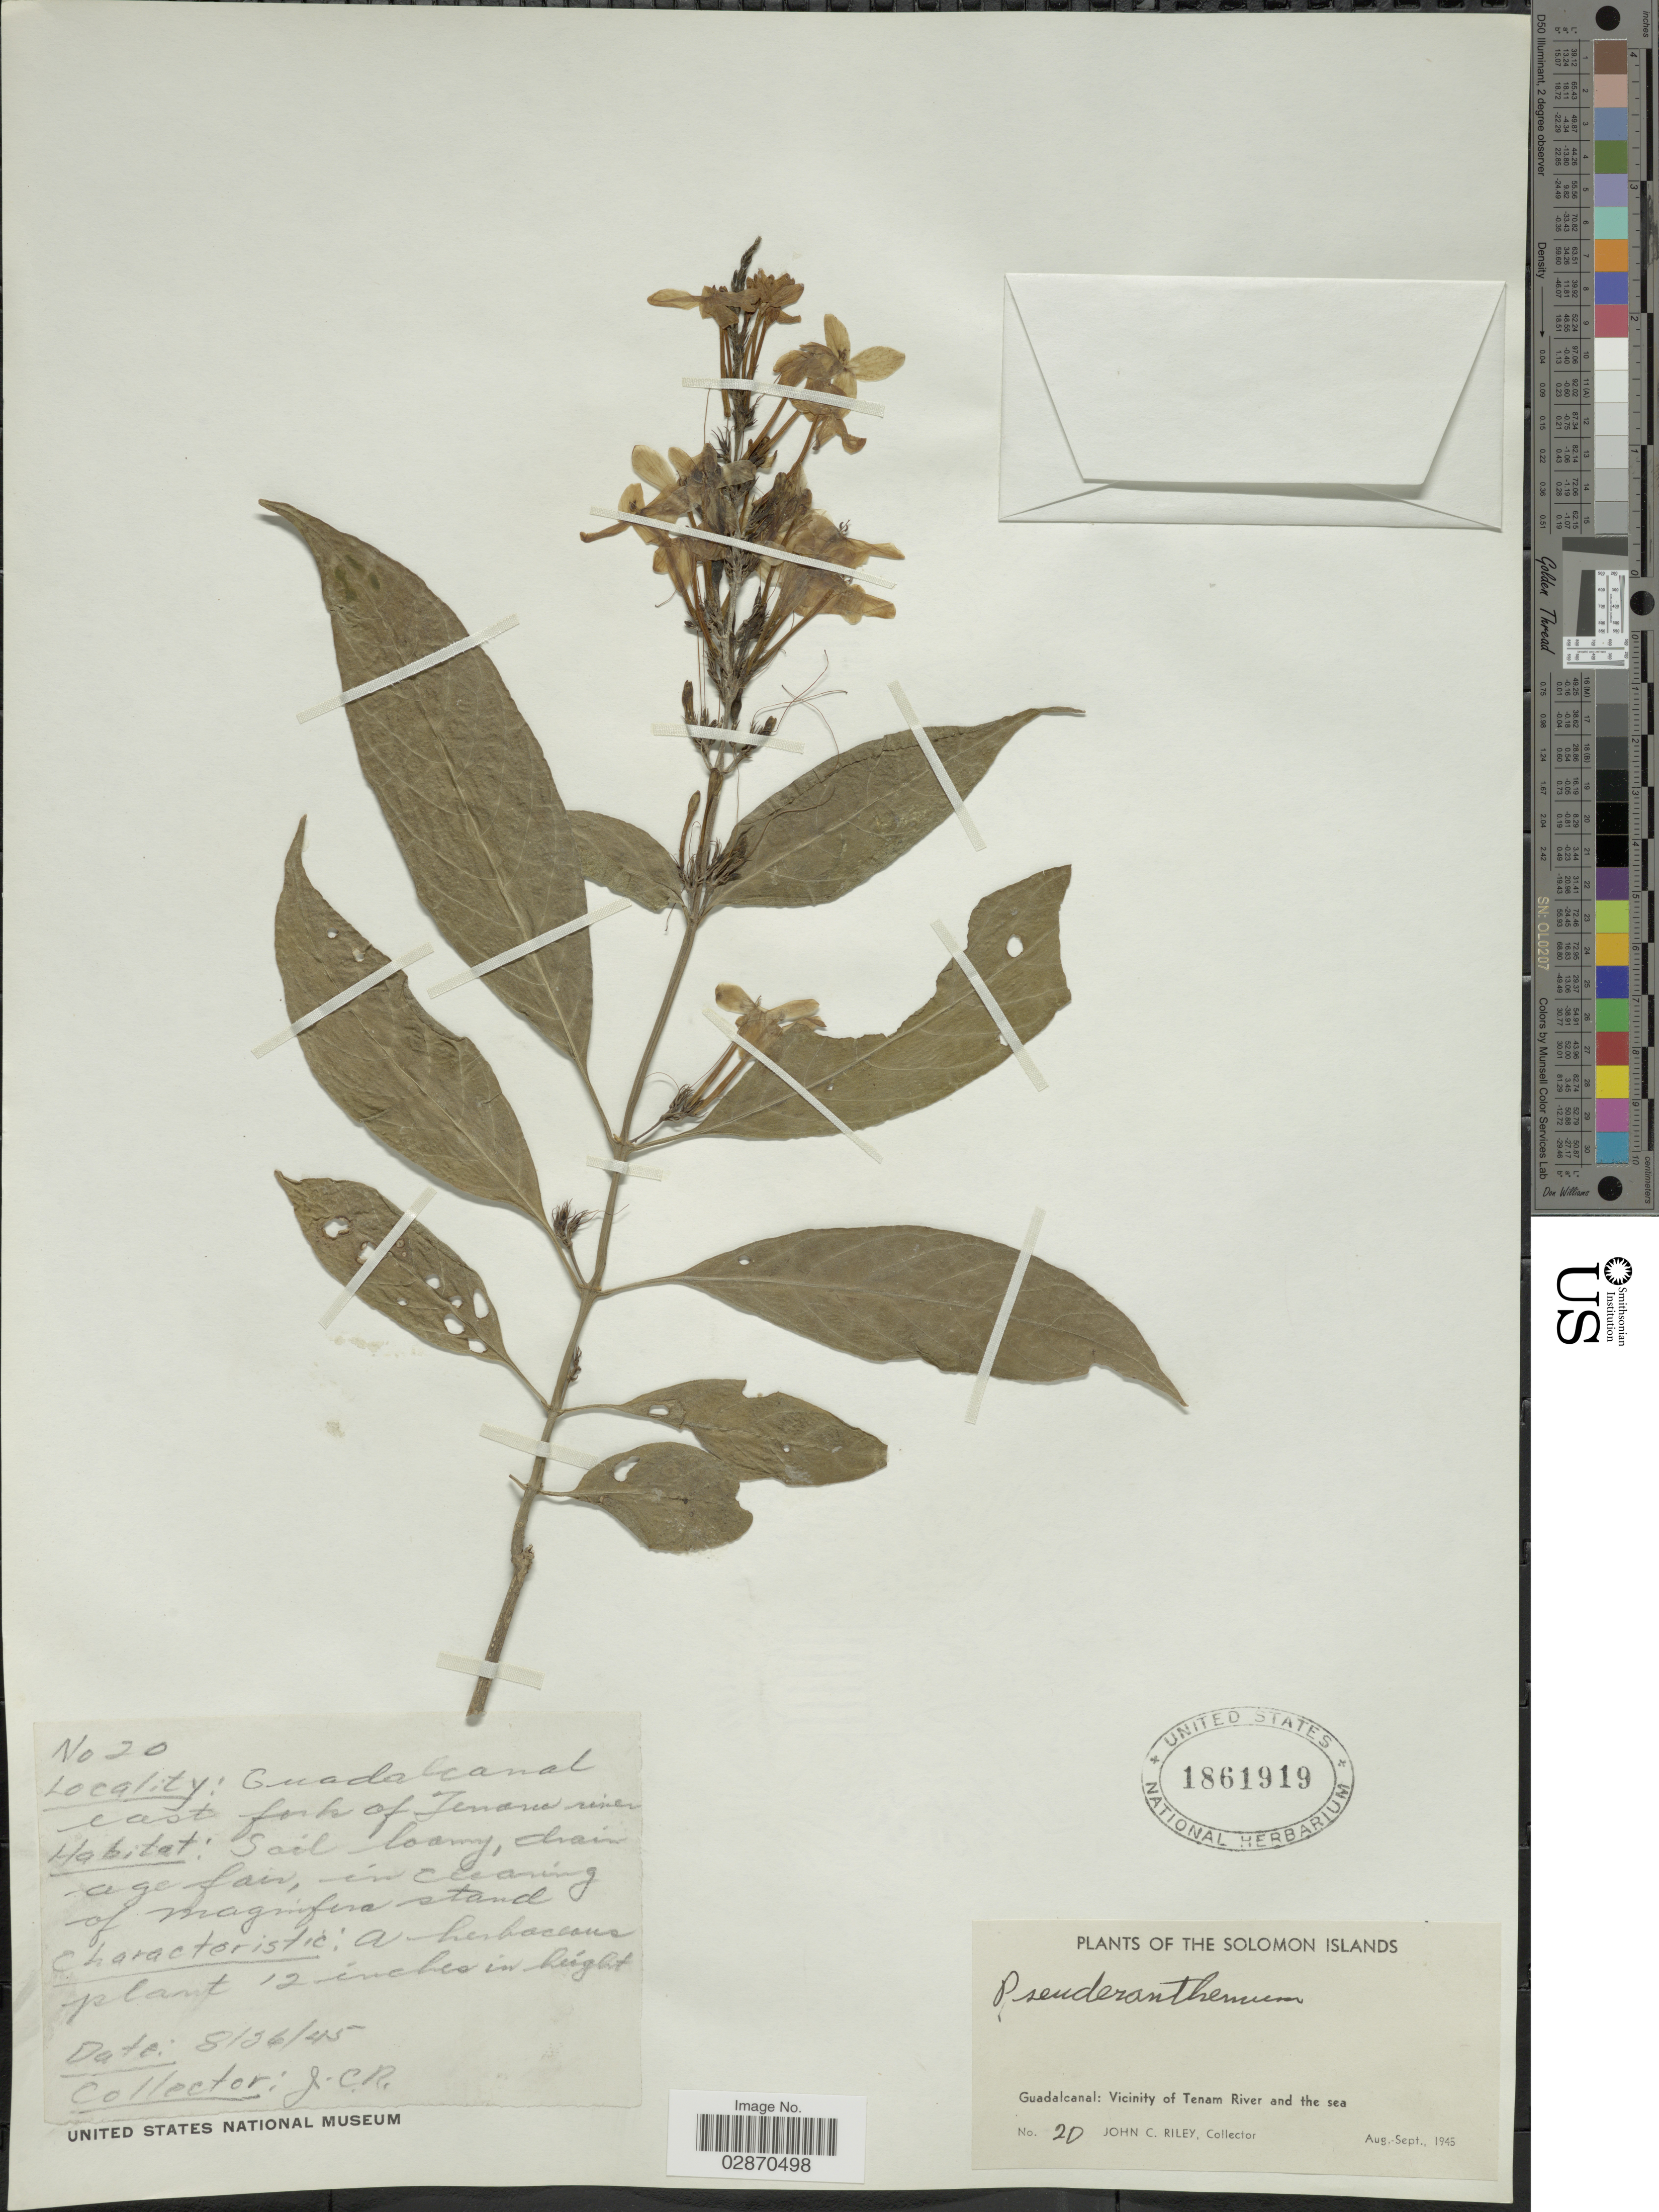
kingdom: Plantae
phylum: Tracheophyta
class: Magnoliopsida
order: Lamiales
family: Acanthaceae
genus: Pseuderanthemum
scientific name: Pseuderanthemum sp.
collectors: J. C. Riley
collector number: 20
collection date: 1945-08-31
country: Solomon Islands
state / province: Solomon Islands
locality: Guadalcanal: Vicinity of Tenam river and the sea. Guadalcanal east fork of Tenam river.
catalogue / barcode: US 1861919